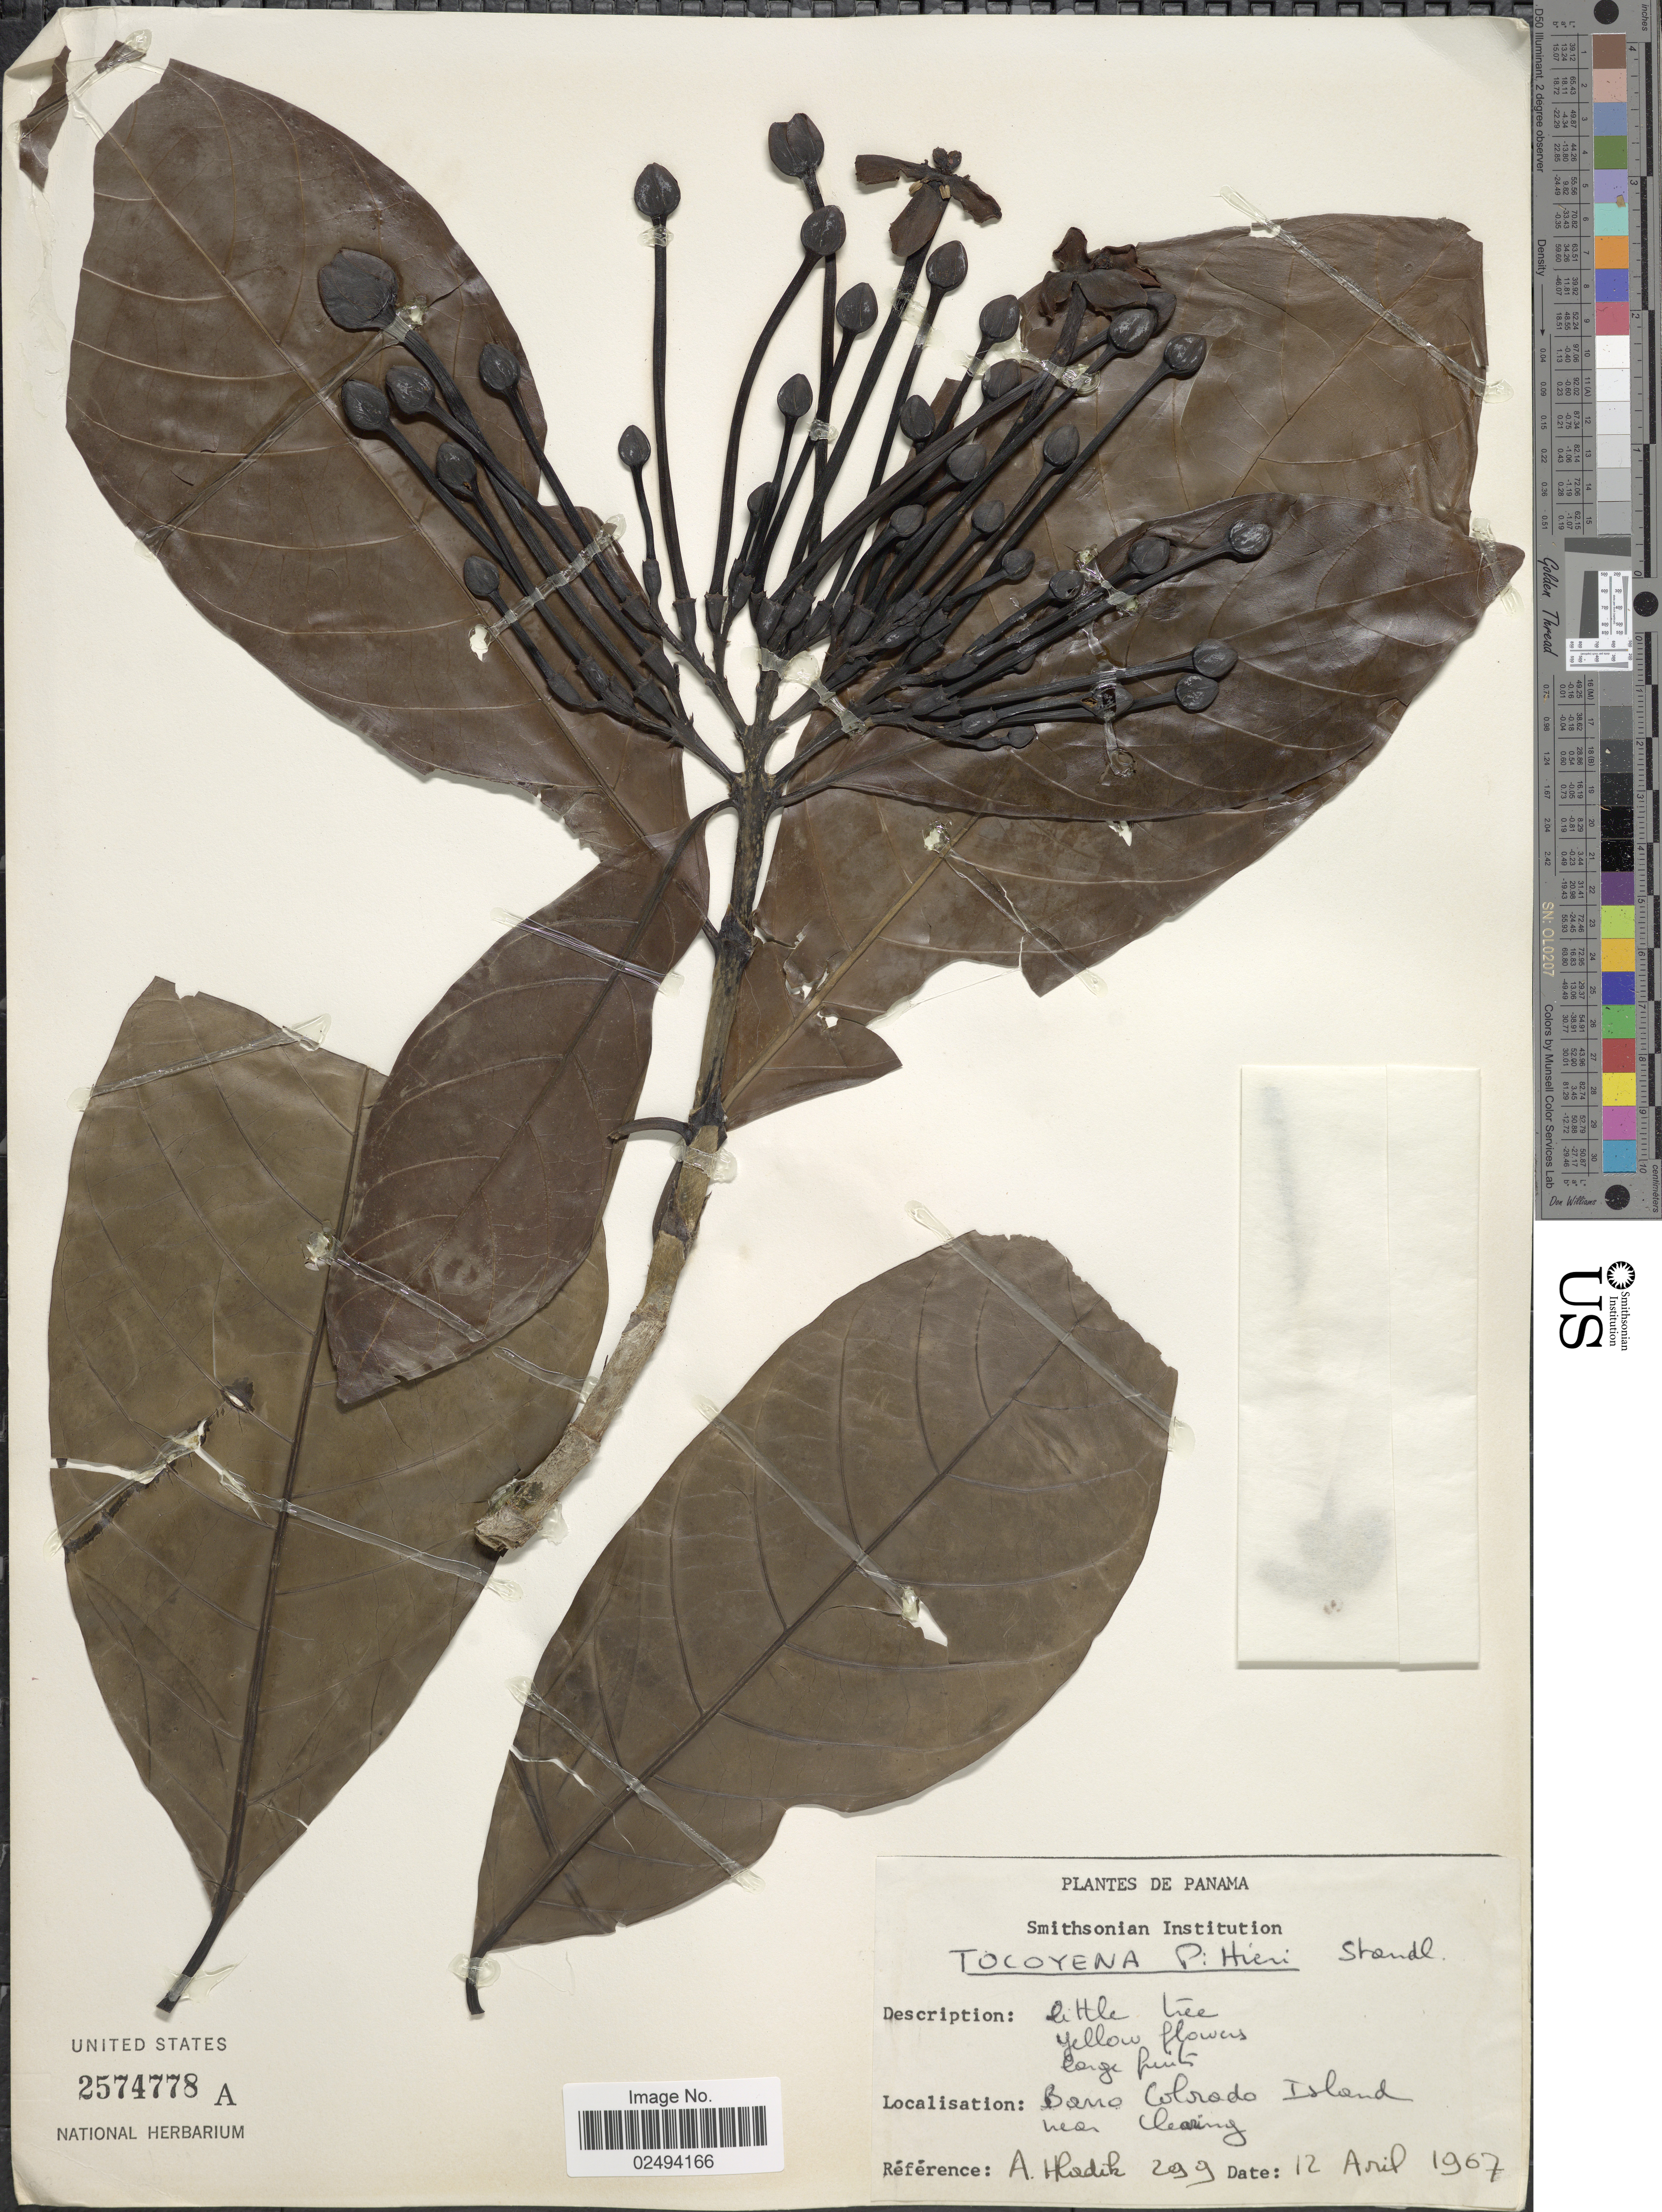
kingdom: Plantae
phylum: Tracheophyta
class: Magnoliopsida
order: Gentianales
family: Rubiaceae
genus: Tocoyena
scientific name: Tocoyena pittieri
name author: (Standl.) Standl.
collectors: A. Hladik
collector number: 299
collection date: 1967-04-12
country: Panama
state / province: Panamá Oeste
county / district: Canal Zone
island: Barro Colorado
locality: Barro Colorado Island near clearing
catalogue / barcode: US 2574778A